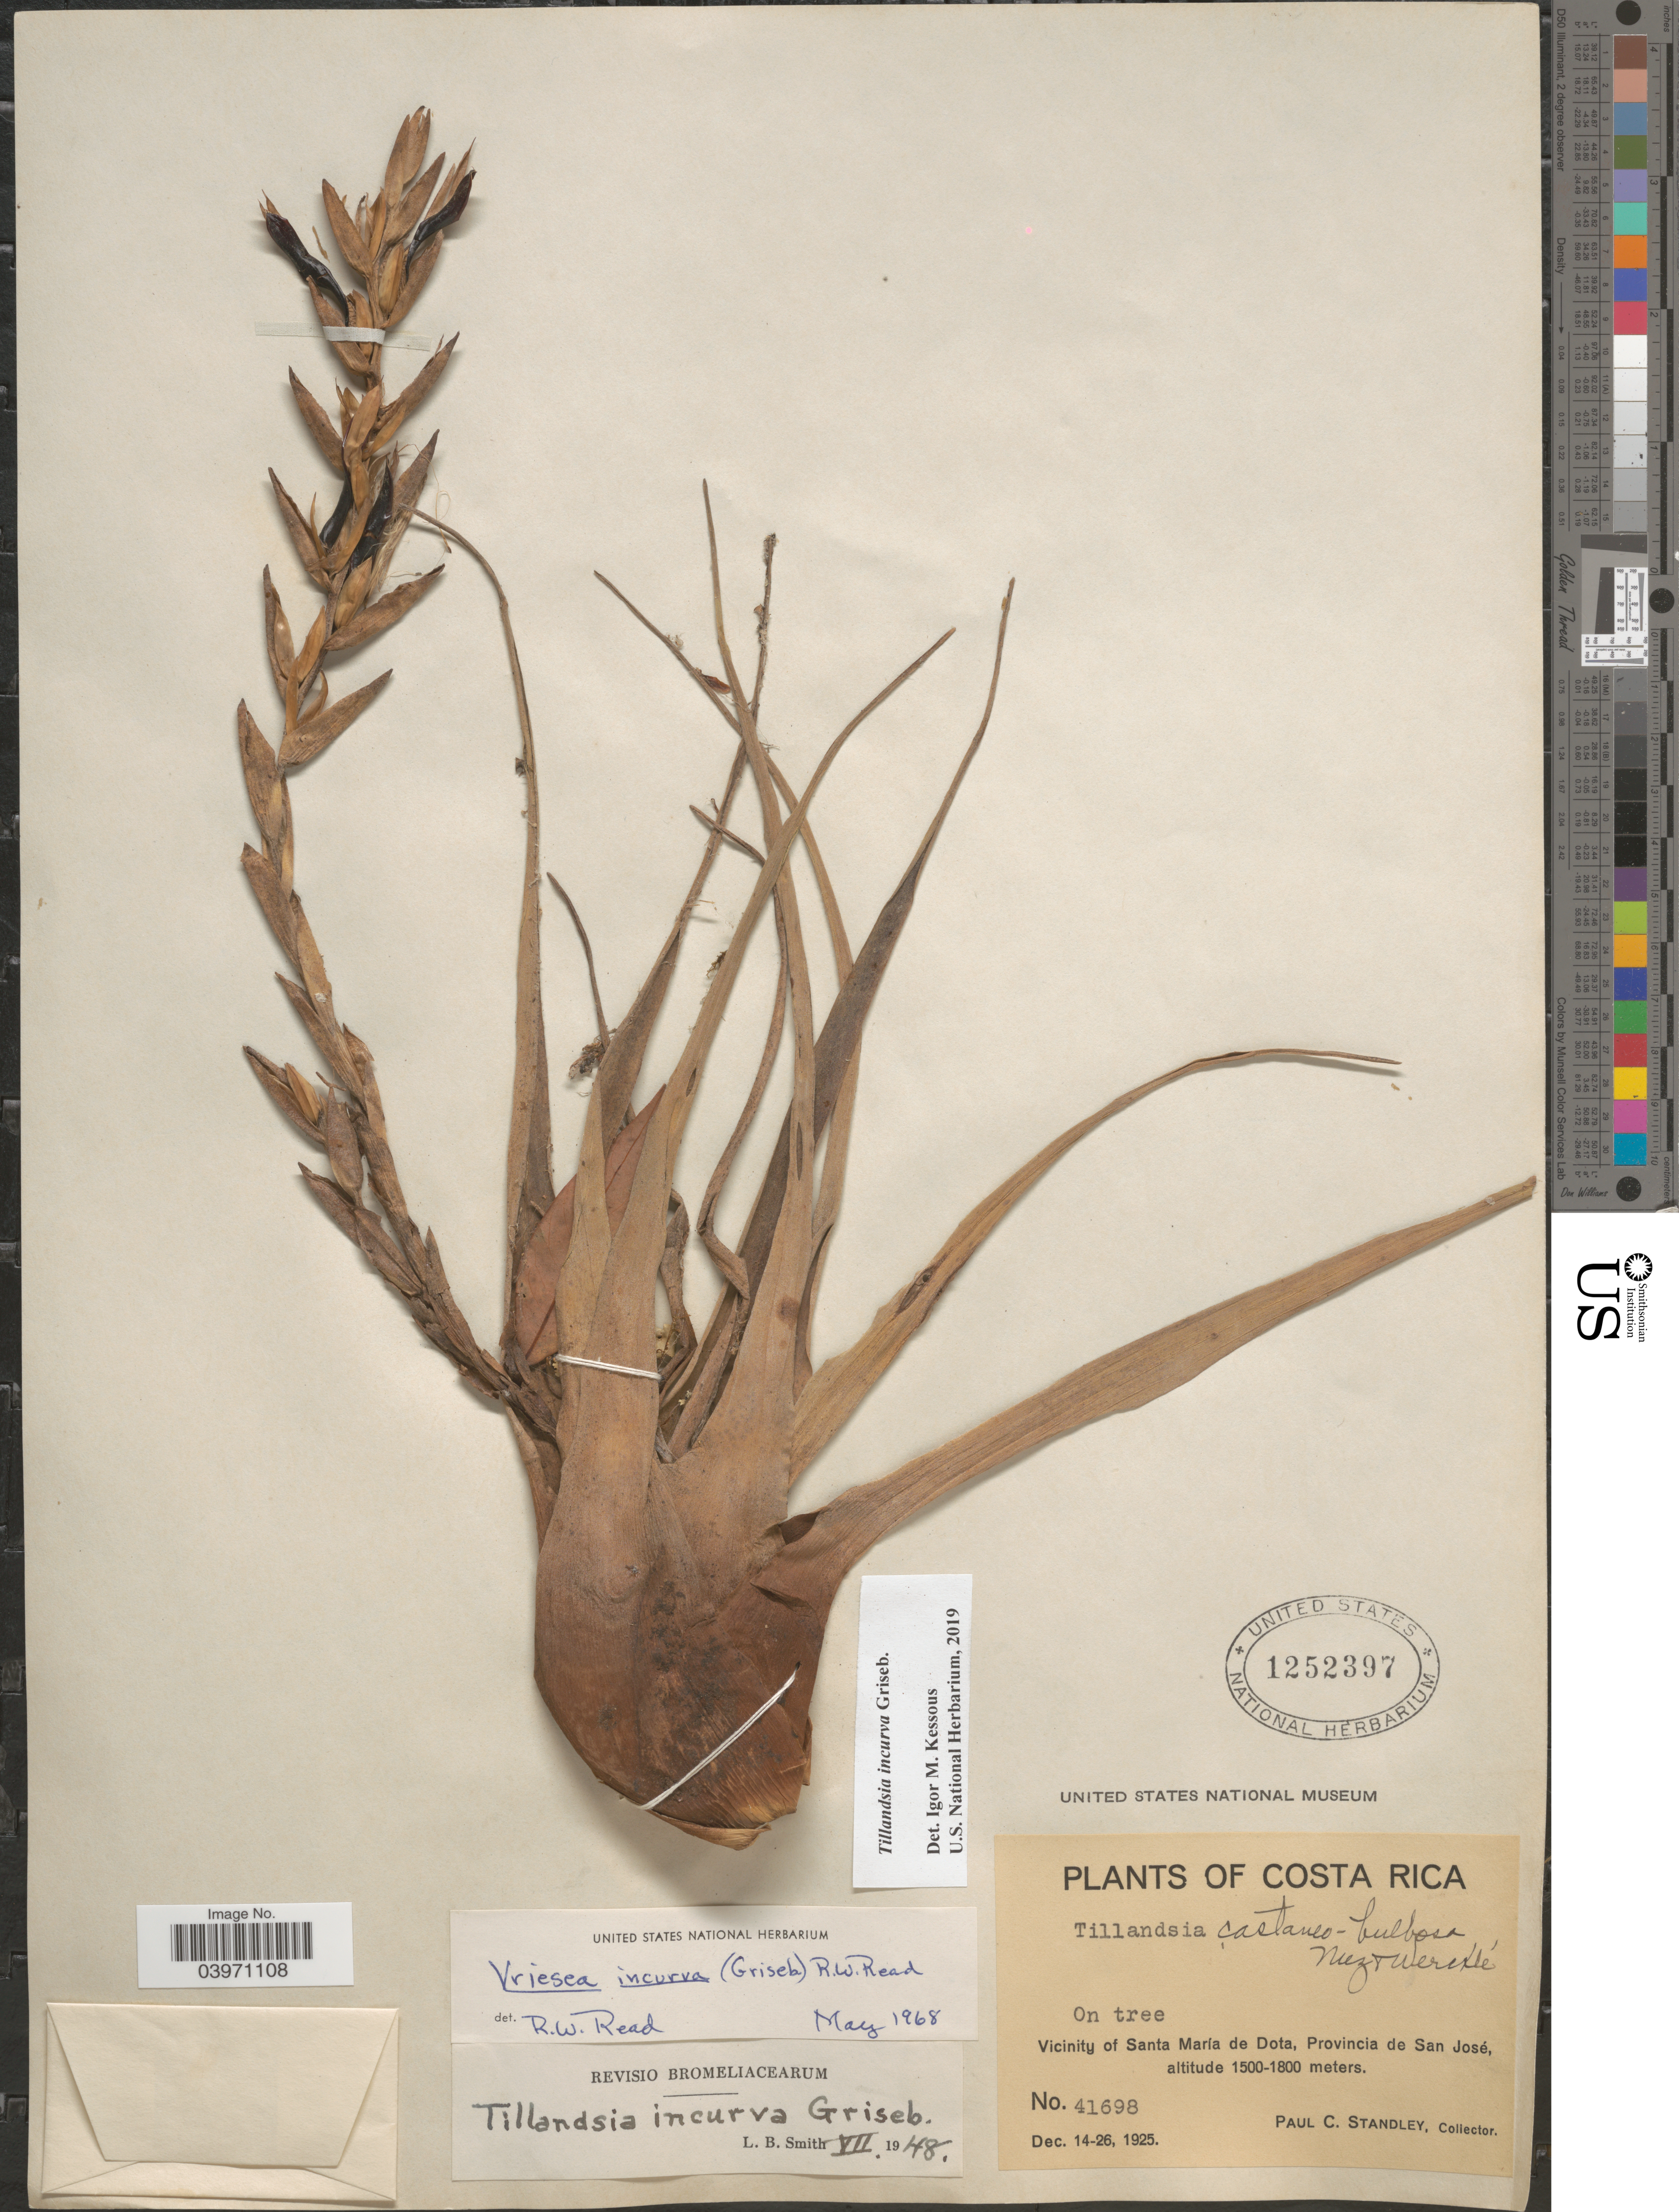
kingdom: Plantae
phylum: Tracheophyta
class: Liliopsida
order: Poales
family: Bromeliaceae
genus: Tillandsia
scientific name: Tillandsia incurva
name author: Griseb.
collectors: P. C. Standley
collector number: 41698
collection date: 1925-12-14/1925-12-26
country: Costa Rica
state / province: San José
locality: Vicinity of Santa María de Dota.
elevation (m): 1500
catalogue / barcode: US 1252397